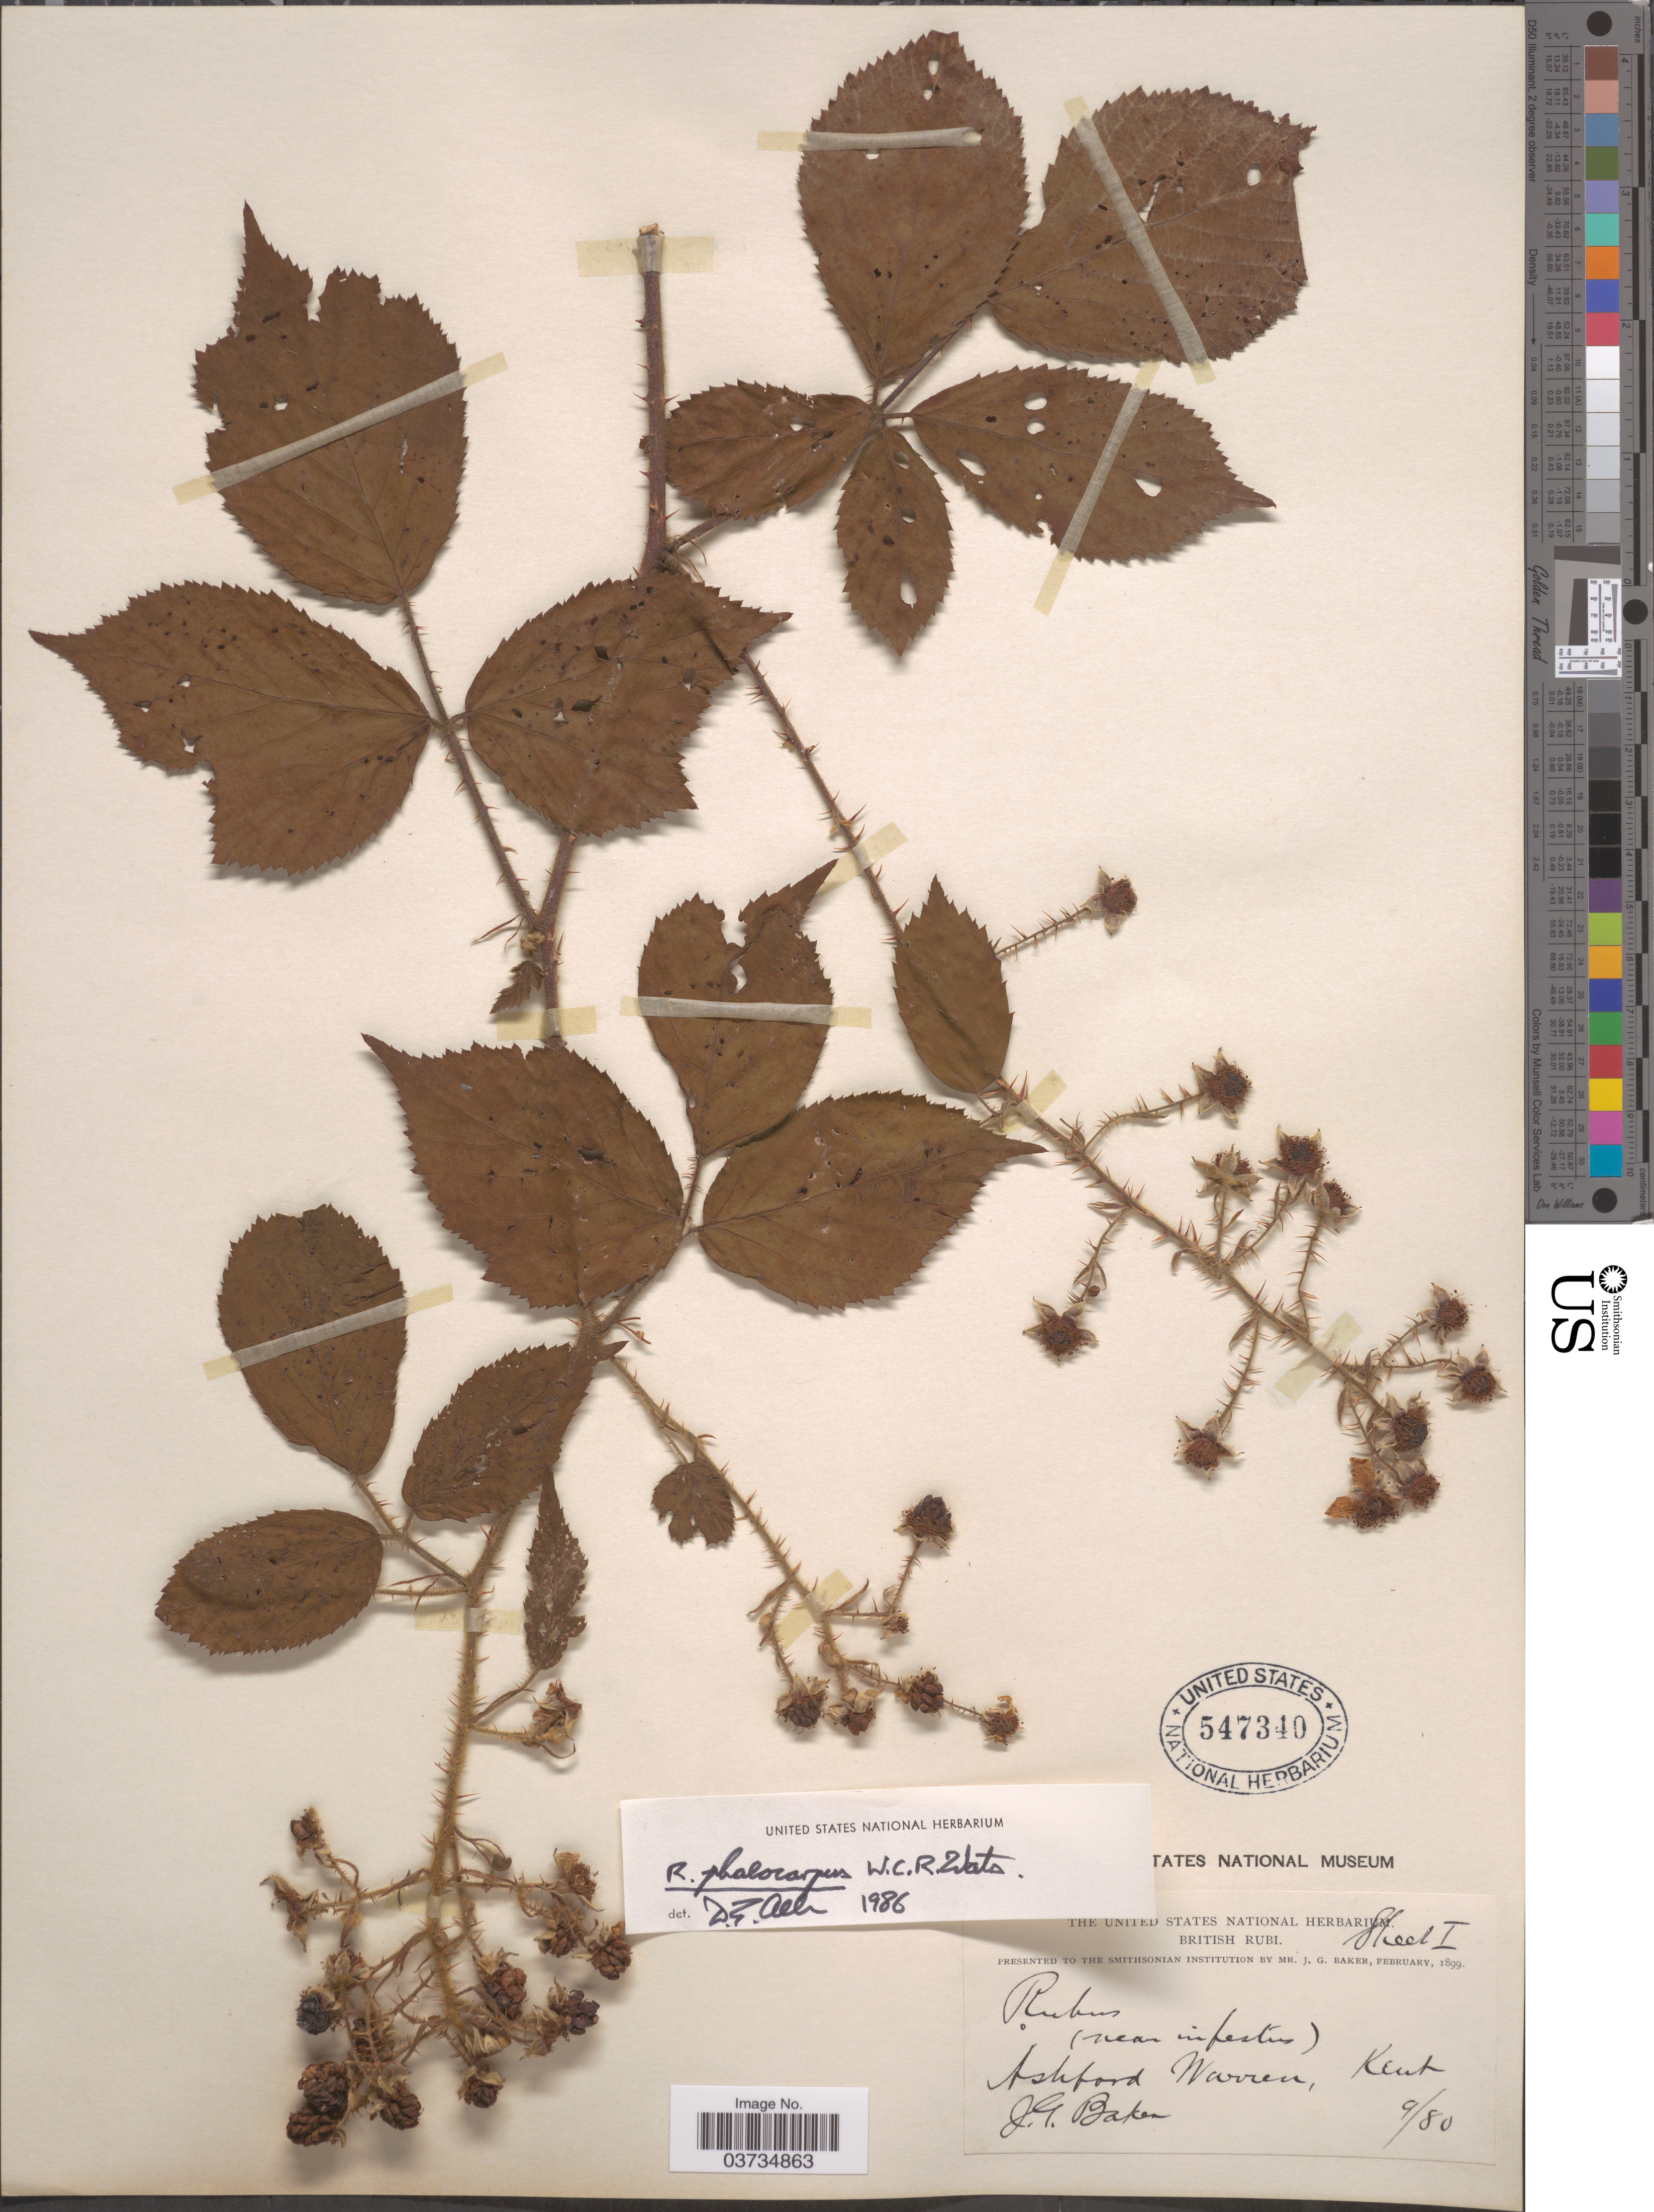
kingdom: Plantae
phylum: Tracheophyta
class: Magnoliopsida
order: Rosales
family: Rosaceae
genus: Rubus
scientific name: Rubus phaeocarpus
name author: W.C.R. Watson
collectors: J. G. Baker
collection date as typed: Transcribed d/m/y: /9/80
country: United Kingdom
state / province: England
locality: Ashford Warren, Kent.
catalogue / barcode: US 547340